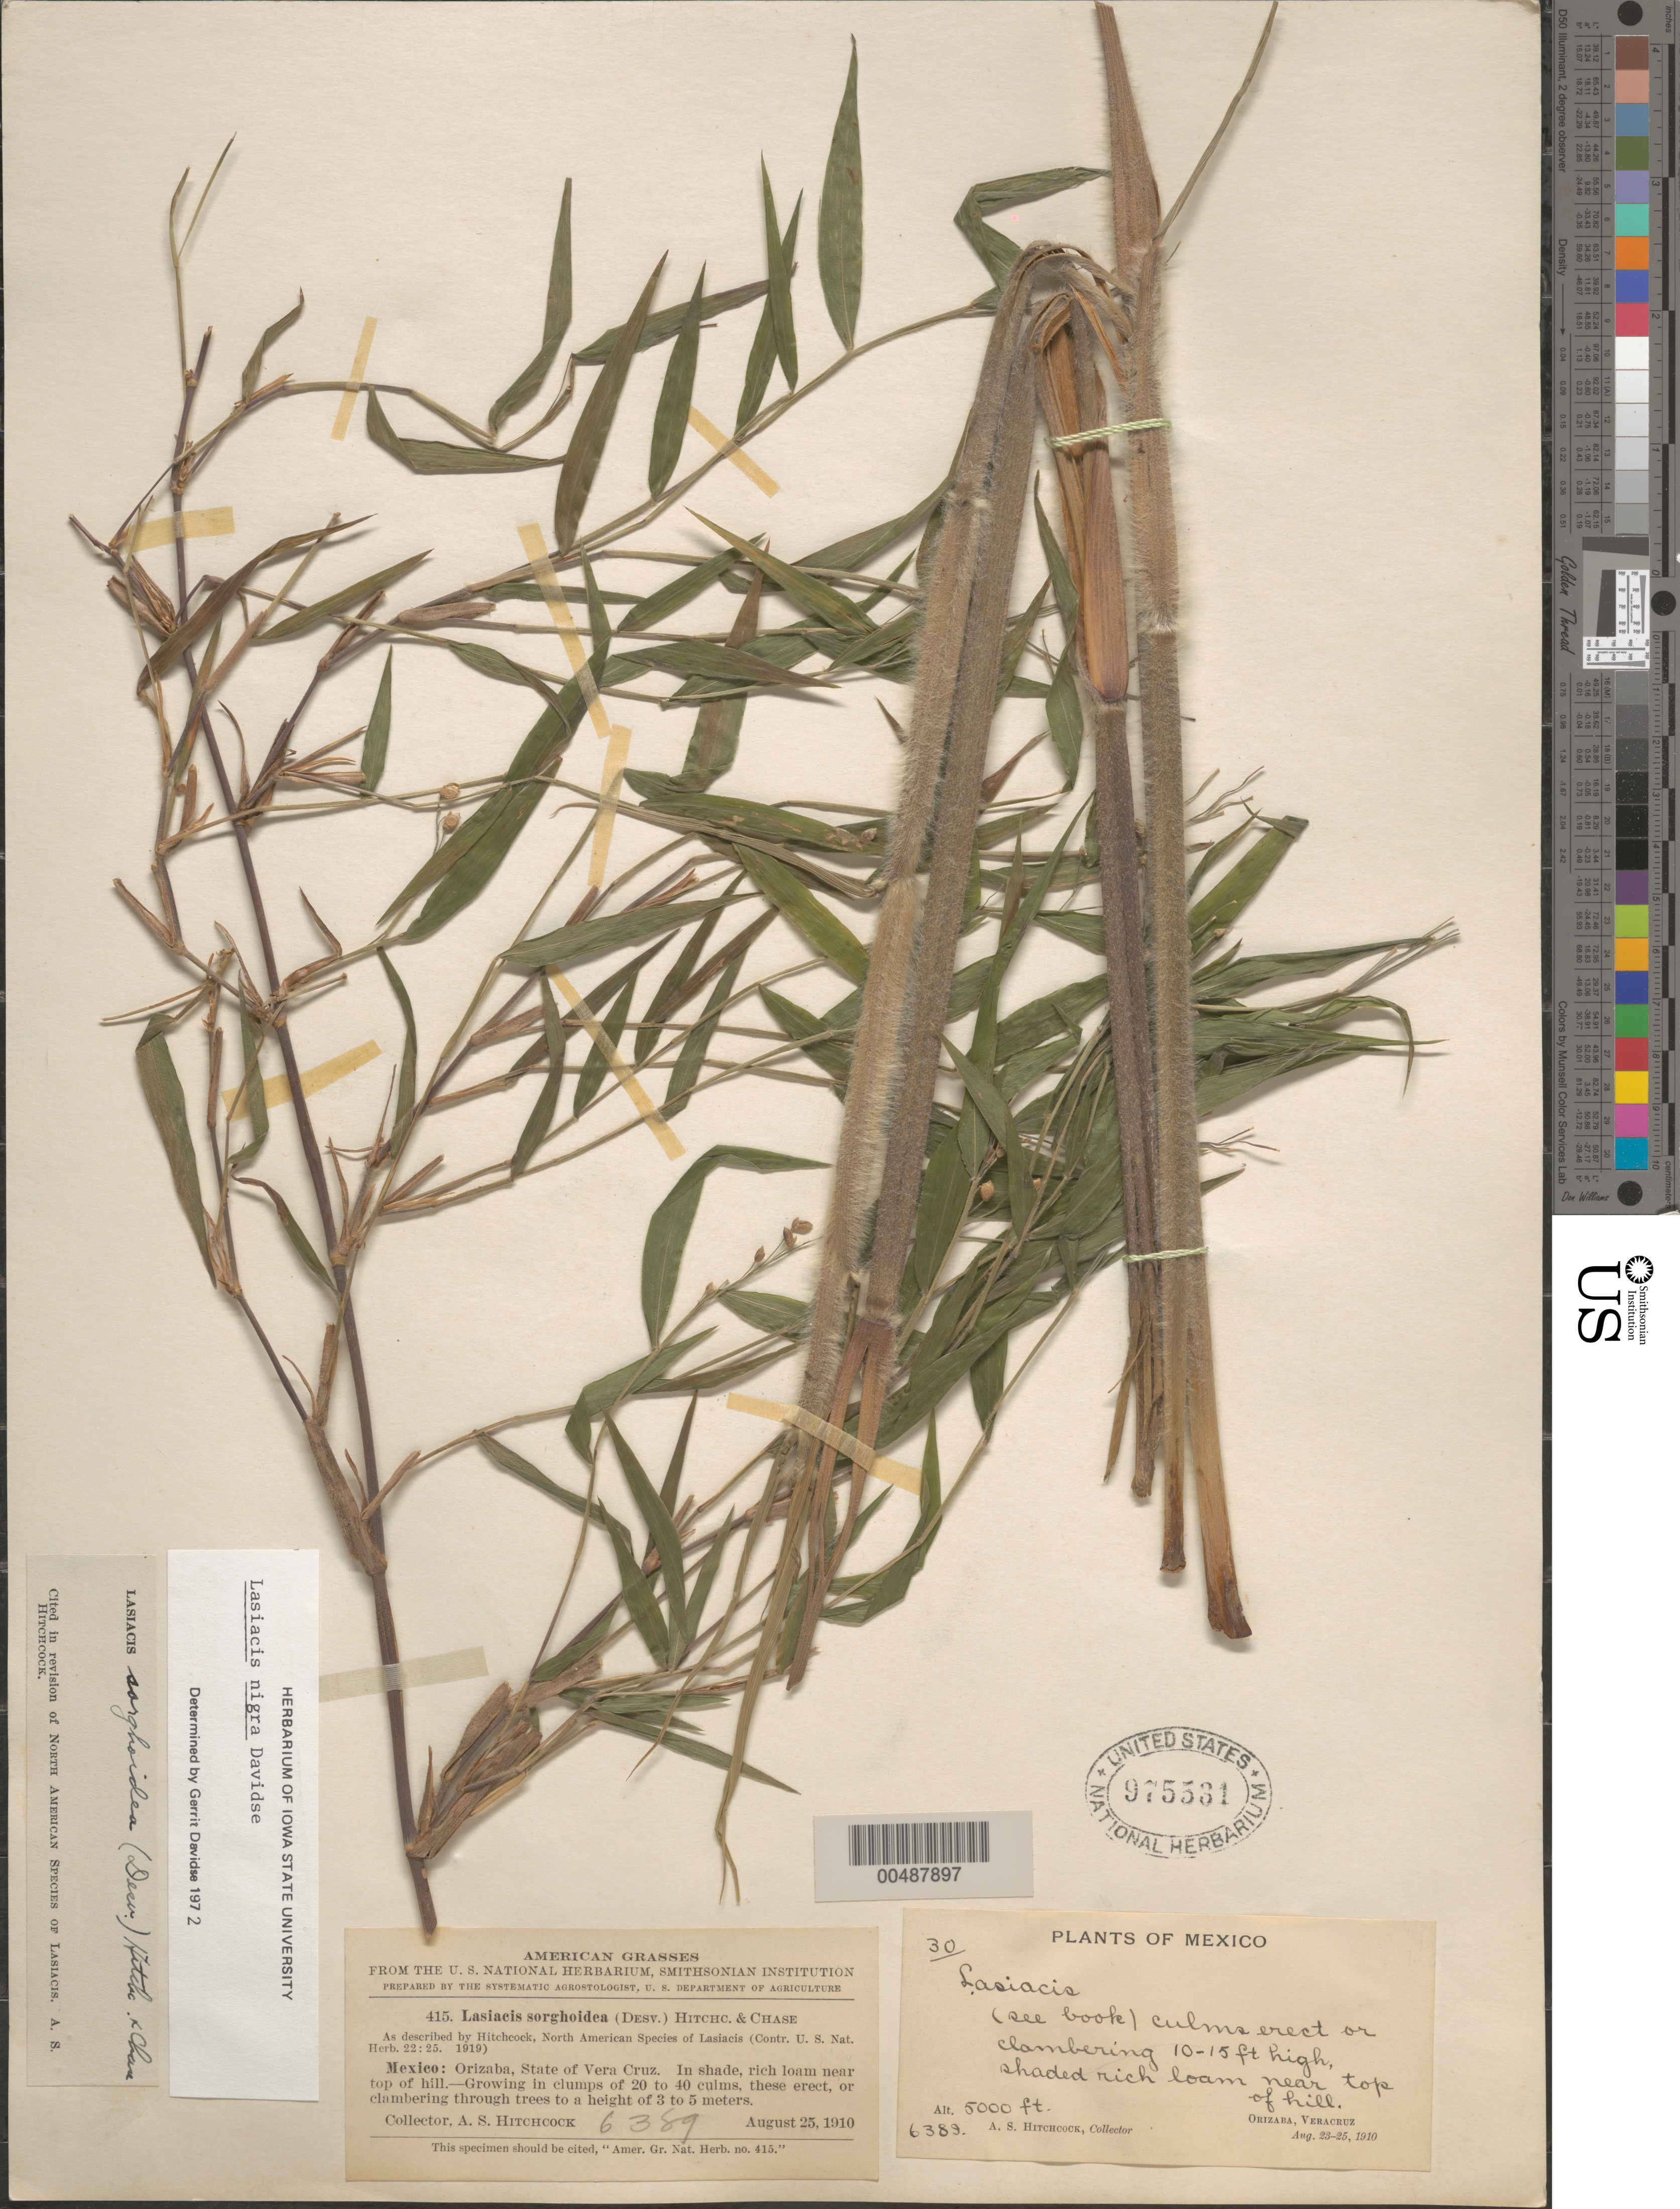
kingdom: Plantae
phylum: Tracheophyta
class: Liliopsida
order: Poales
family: Poaceae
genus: Lasiacis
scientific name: Lasiacis maxonii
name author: Swallen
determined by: Davidse, Gerrit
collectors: A. S. Hitchcock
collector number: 6389/30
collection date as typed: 23 Aug 1910 to 25 Aug 1910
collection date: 1910-08-23/1910-08-25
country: Mexico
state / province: Veracruz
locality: Orizaba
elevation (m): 1524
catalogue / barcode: US 975531